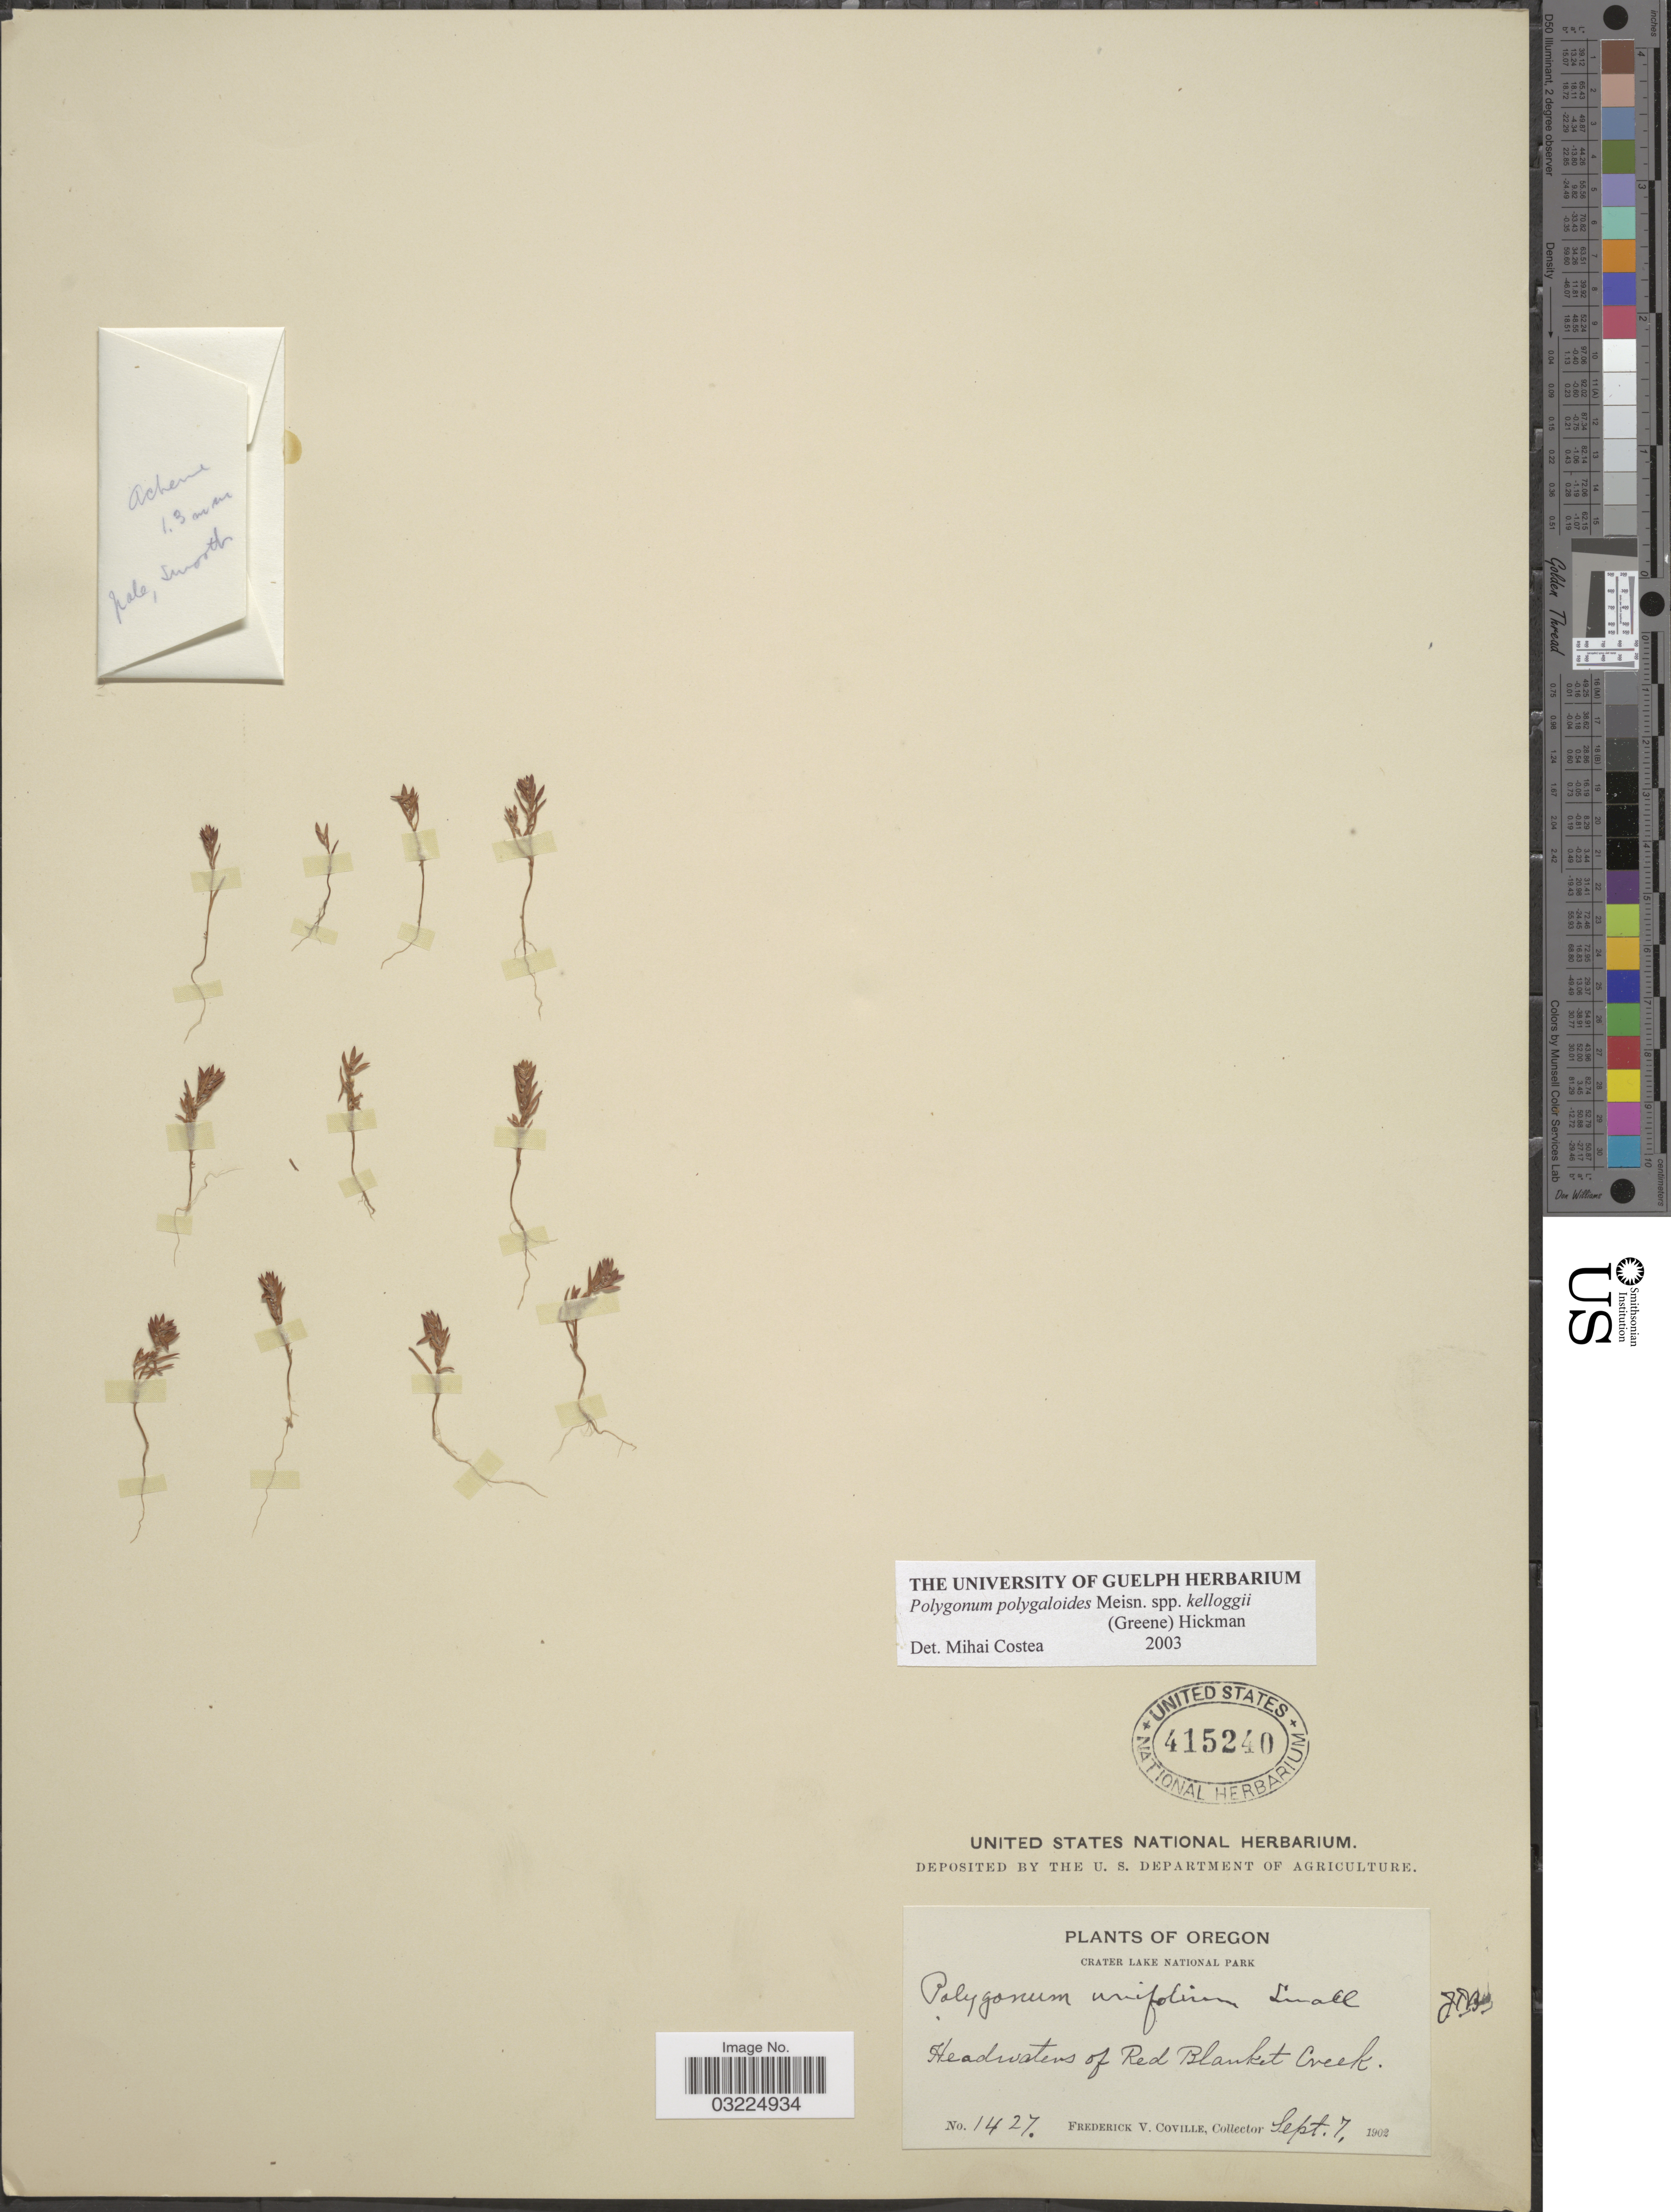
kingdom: Plantae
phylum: Tracheophyta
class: Magnoliopsida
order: Caryophyllales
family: Polygonaceae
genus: Polygonum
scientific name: Polygonum polygaloides subsp. kelloggii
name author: (Greene) Hickman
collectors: F. V. Coville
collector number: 1427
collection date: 1902-09-07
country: United States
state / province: Oregon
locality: Crater Lake National Park. Headwaters of Red Blanket Creek.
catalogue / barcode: US 415240